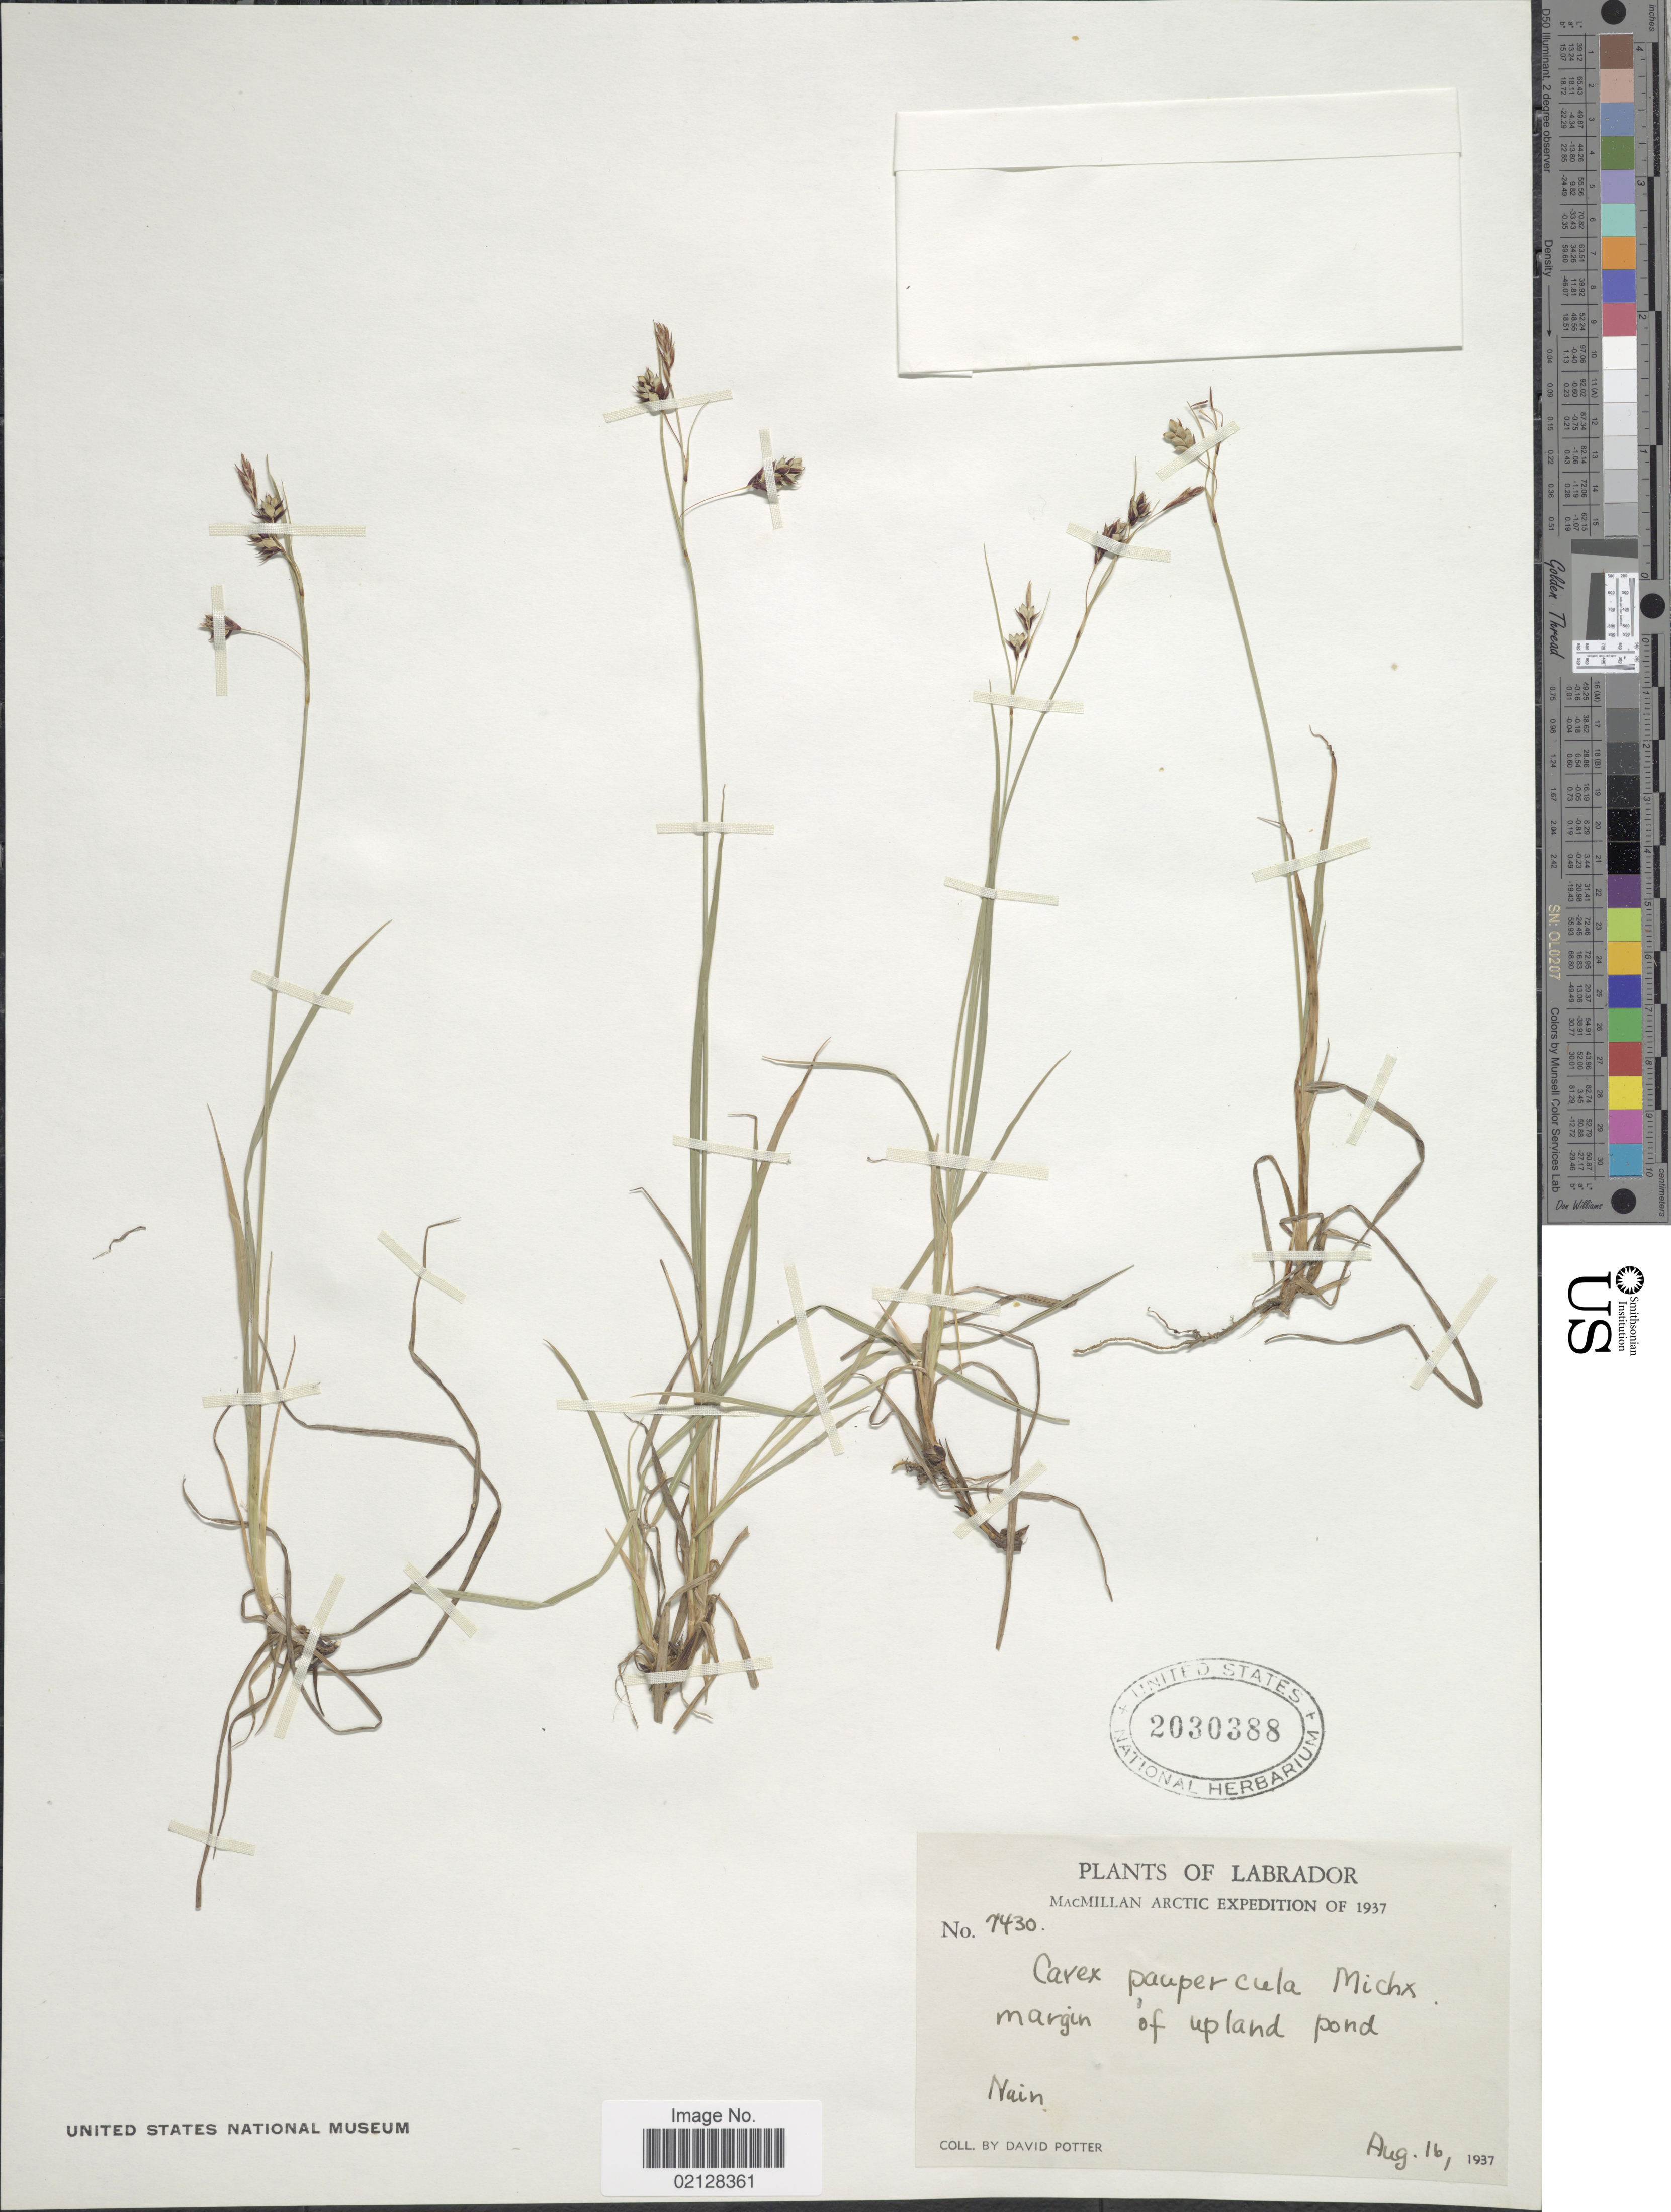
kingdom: Plantae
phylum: Tracheophyta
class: Liliopsida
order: Poales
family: Cyperaceae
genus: Carex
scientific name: Carex magellanica subsp. irrigua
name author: (Wahlenb.) Hiitonen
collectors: D. Potter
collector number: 7430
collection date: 1937-08-16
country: Canada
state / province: Newfoundland and Labrador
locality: Labrador, margin of upland pond, Nain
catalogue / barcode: US 2030388